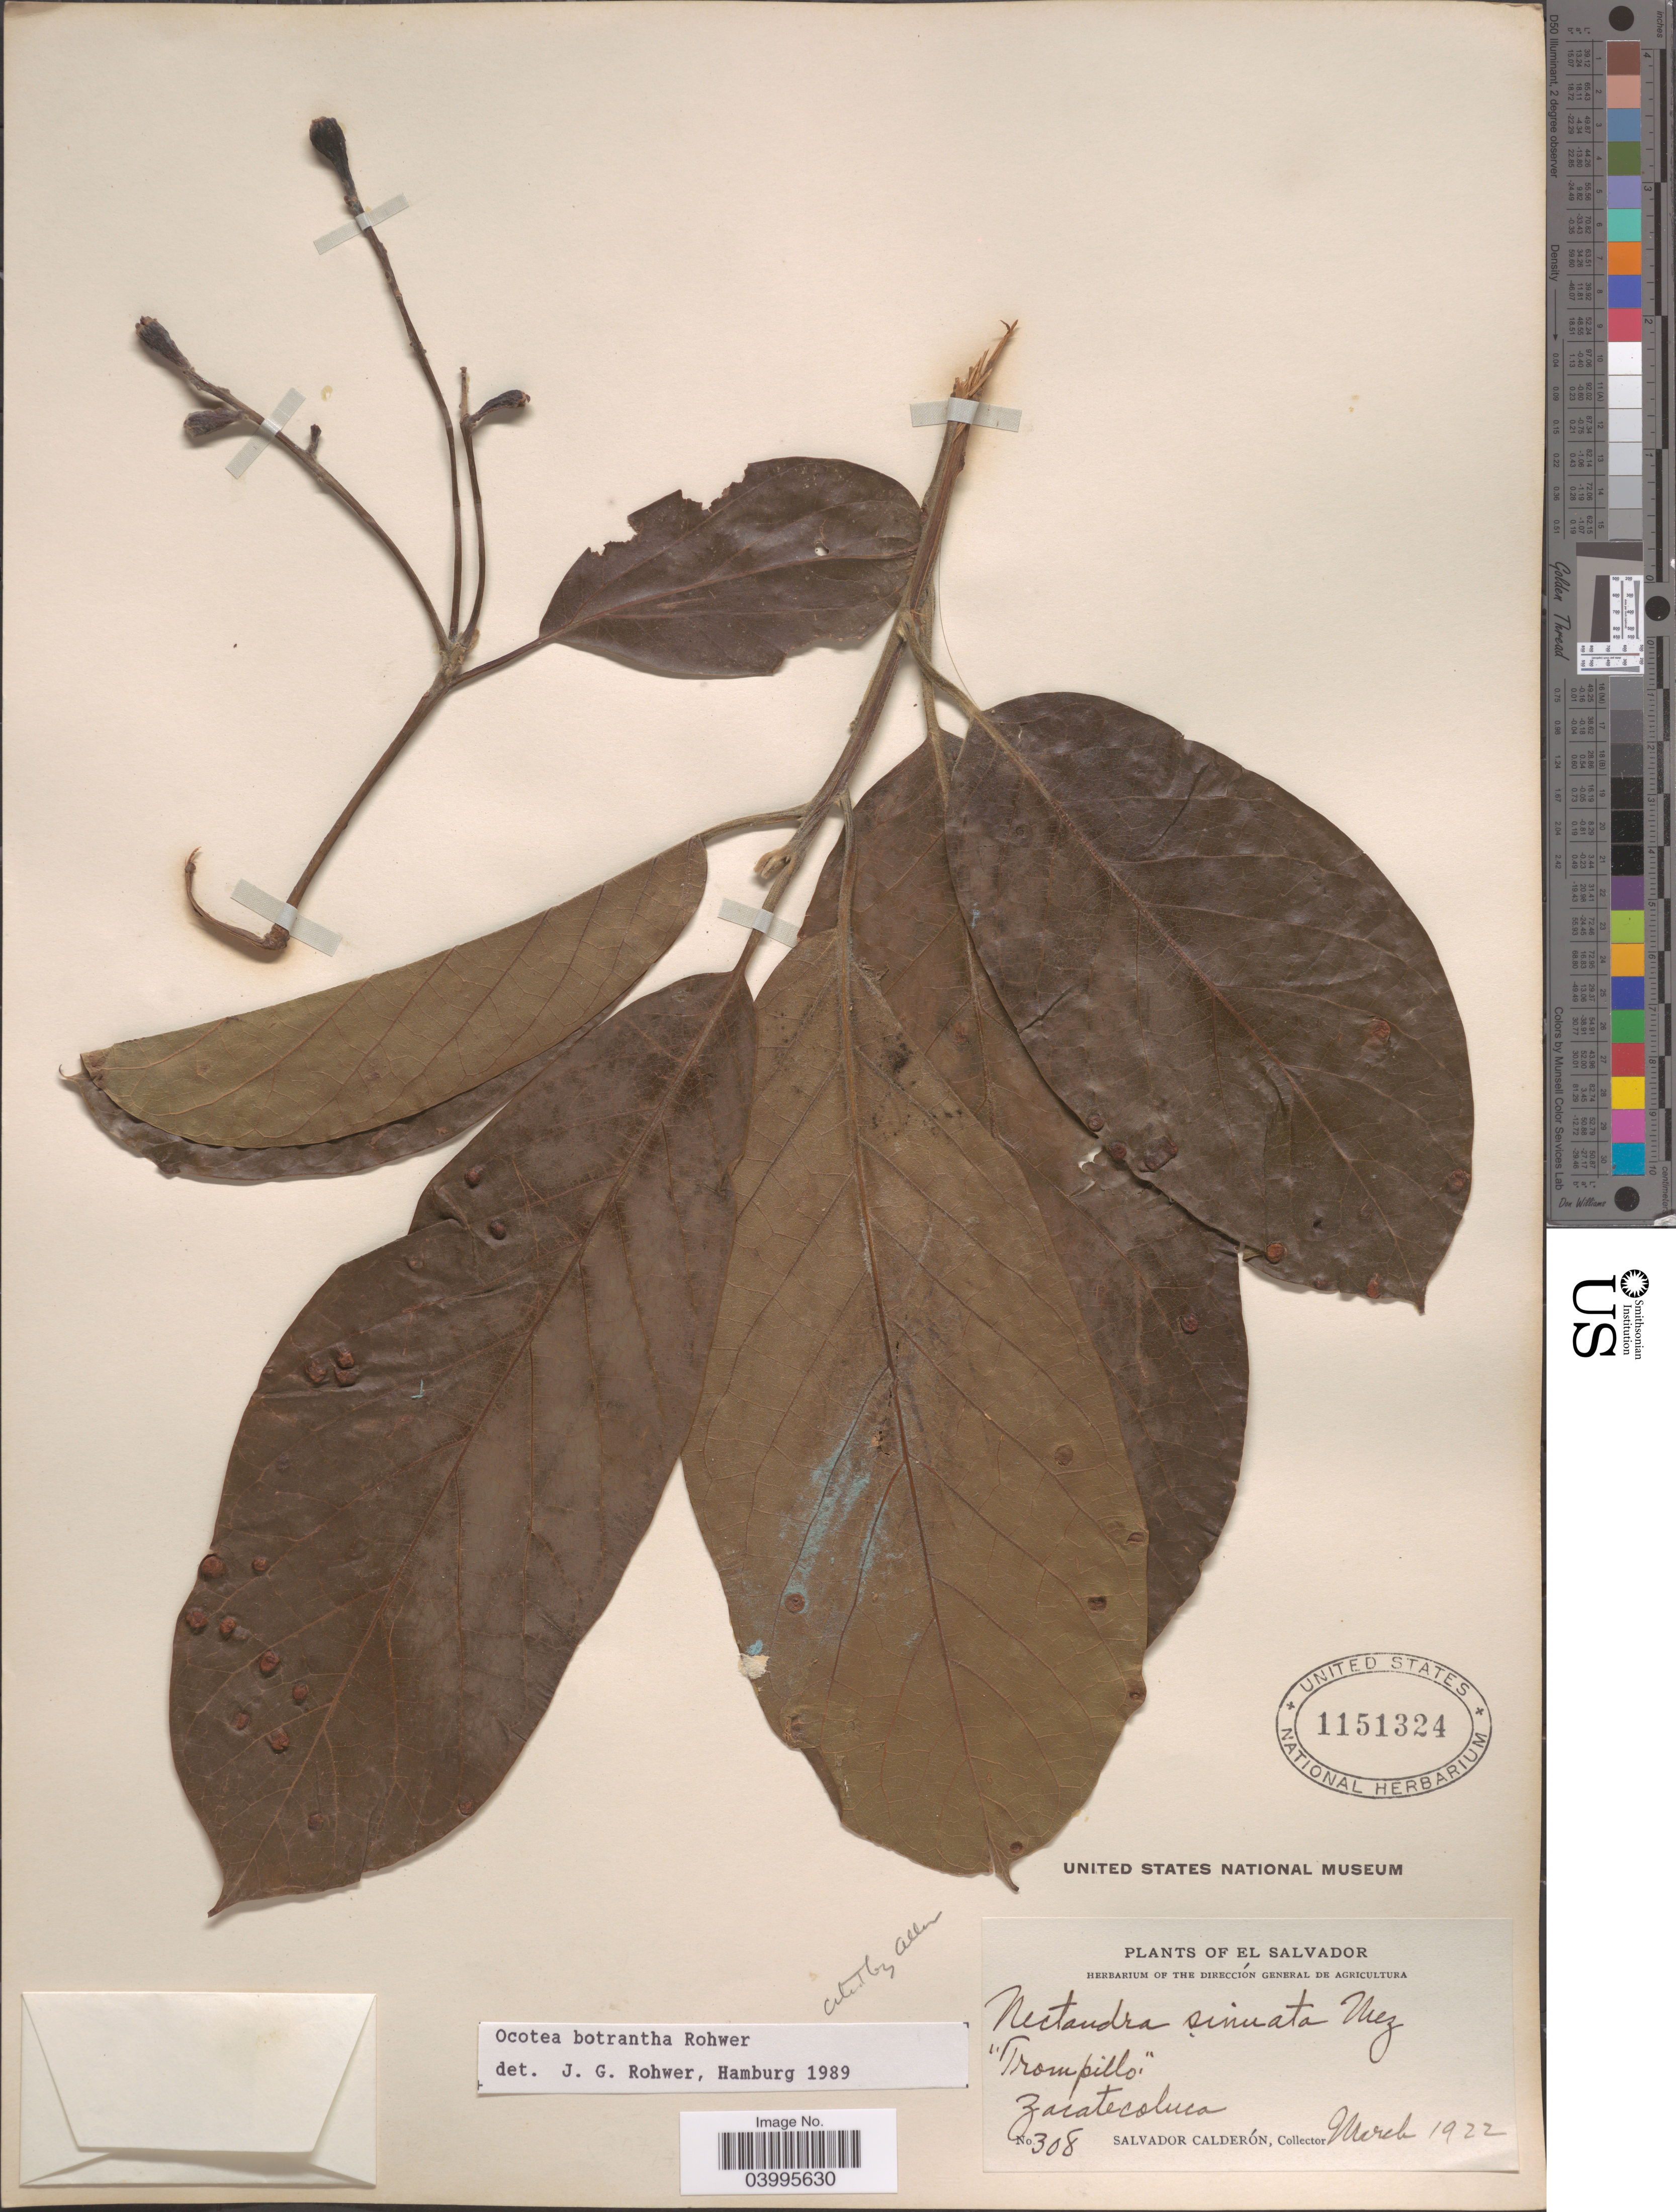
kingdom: Plantae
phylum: Tracheophyta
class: Magnoliopsida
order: Laurales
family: Lauraceae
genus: Ocotea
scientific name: Ocotea botrantha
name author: Rohwer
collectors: S. Calderón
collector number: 308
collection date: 1922-03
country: El Salvador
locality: Zacatecoluca.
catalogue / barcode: US 1151324